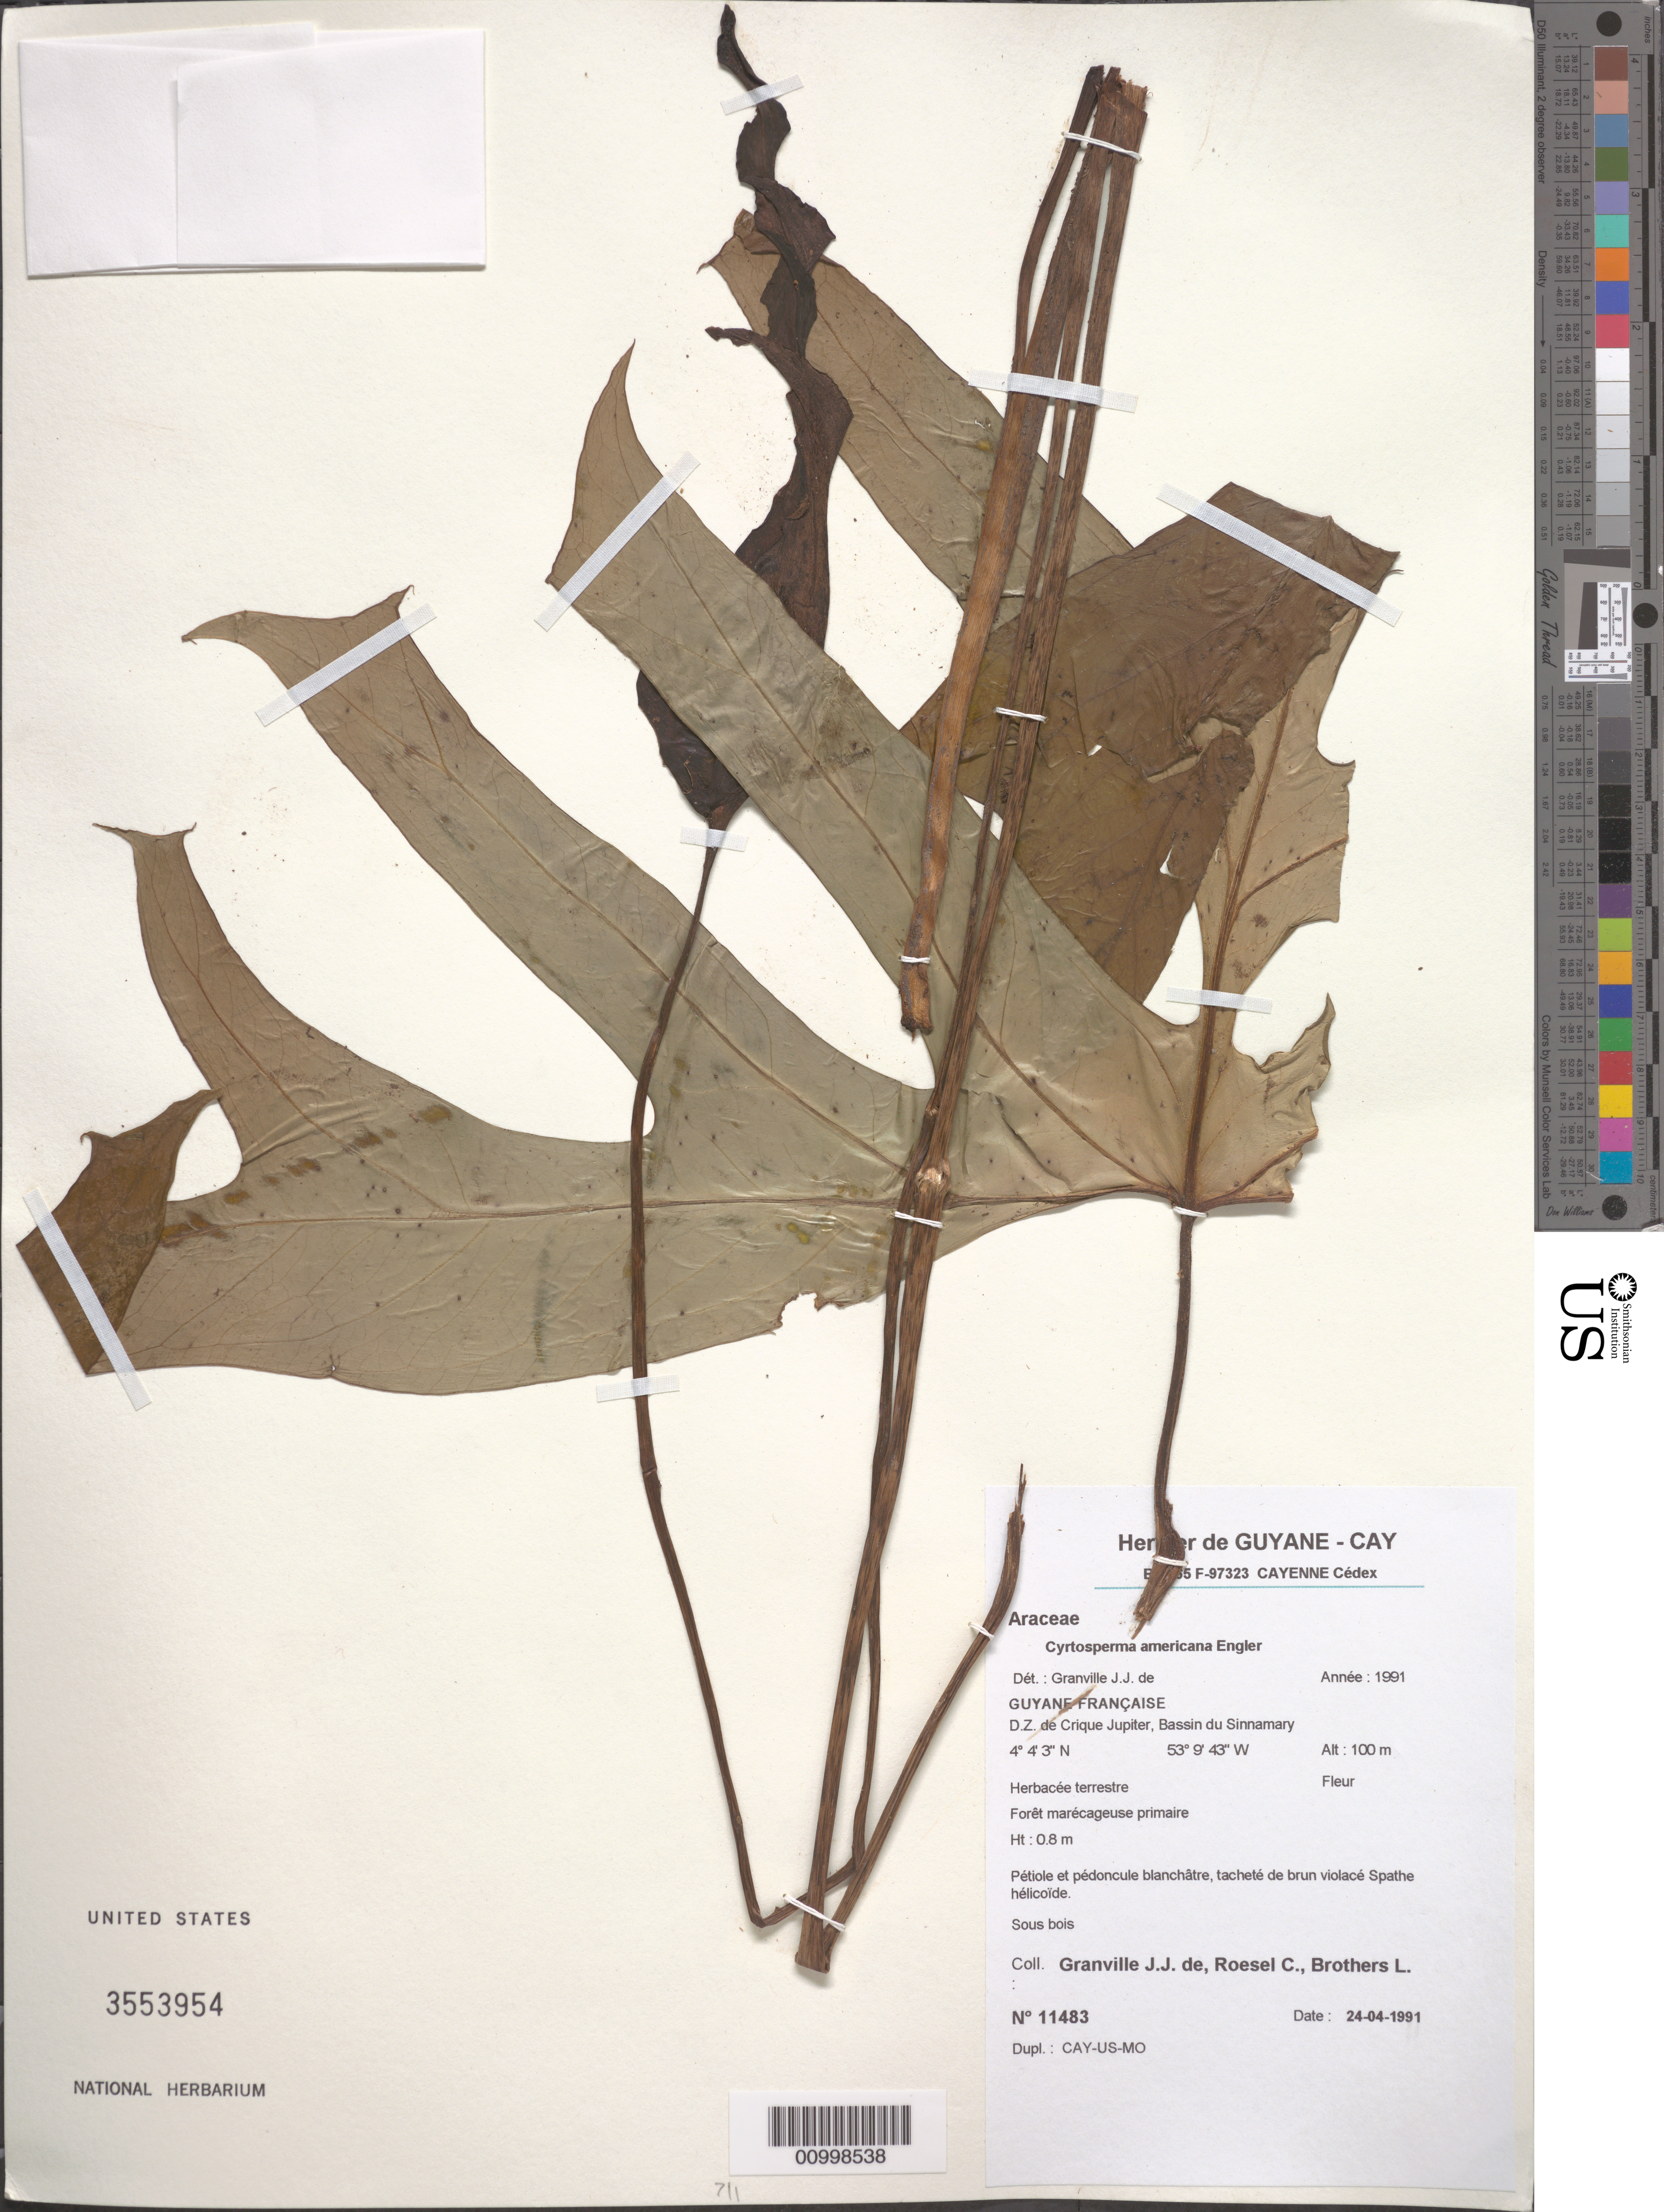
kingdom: Plantae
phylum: Tracheophyta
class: Liliopsida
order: Alismatales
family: Araceae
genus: Cyrtosperma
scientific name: Cyrtosperma americanum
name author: Engl.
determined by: Granville, J. J. de, (CAY), Institut de Recherche pour le Developpement (IRD) (FRENCH GUIANA)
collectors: J.-J. de Granville, C. S. Roesel & L. Brothers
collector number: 11483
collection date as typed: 24-Apr-91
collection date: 1991-04-24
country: French Guiana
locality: D.Z. de Crique Jupiter, Bassin du Sinnamary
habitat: Foret marecageuse primaire, sous bois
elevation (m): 100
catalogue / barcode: US 3553954